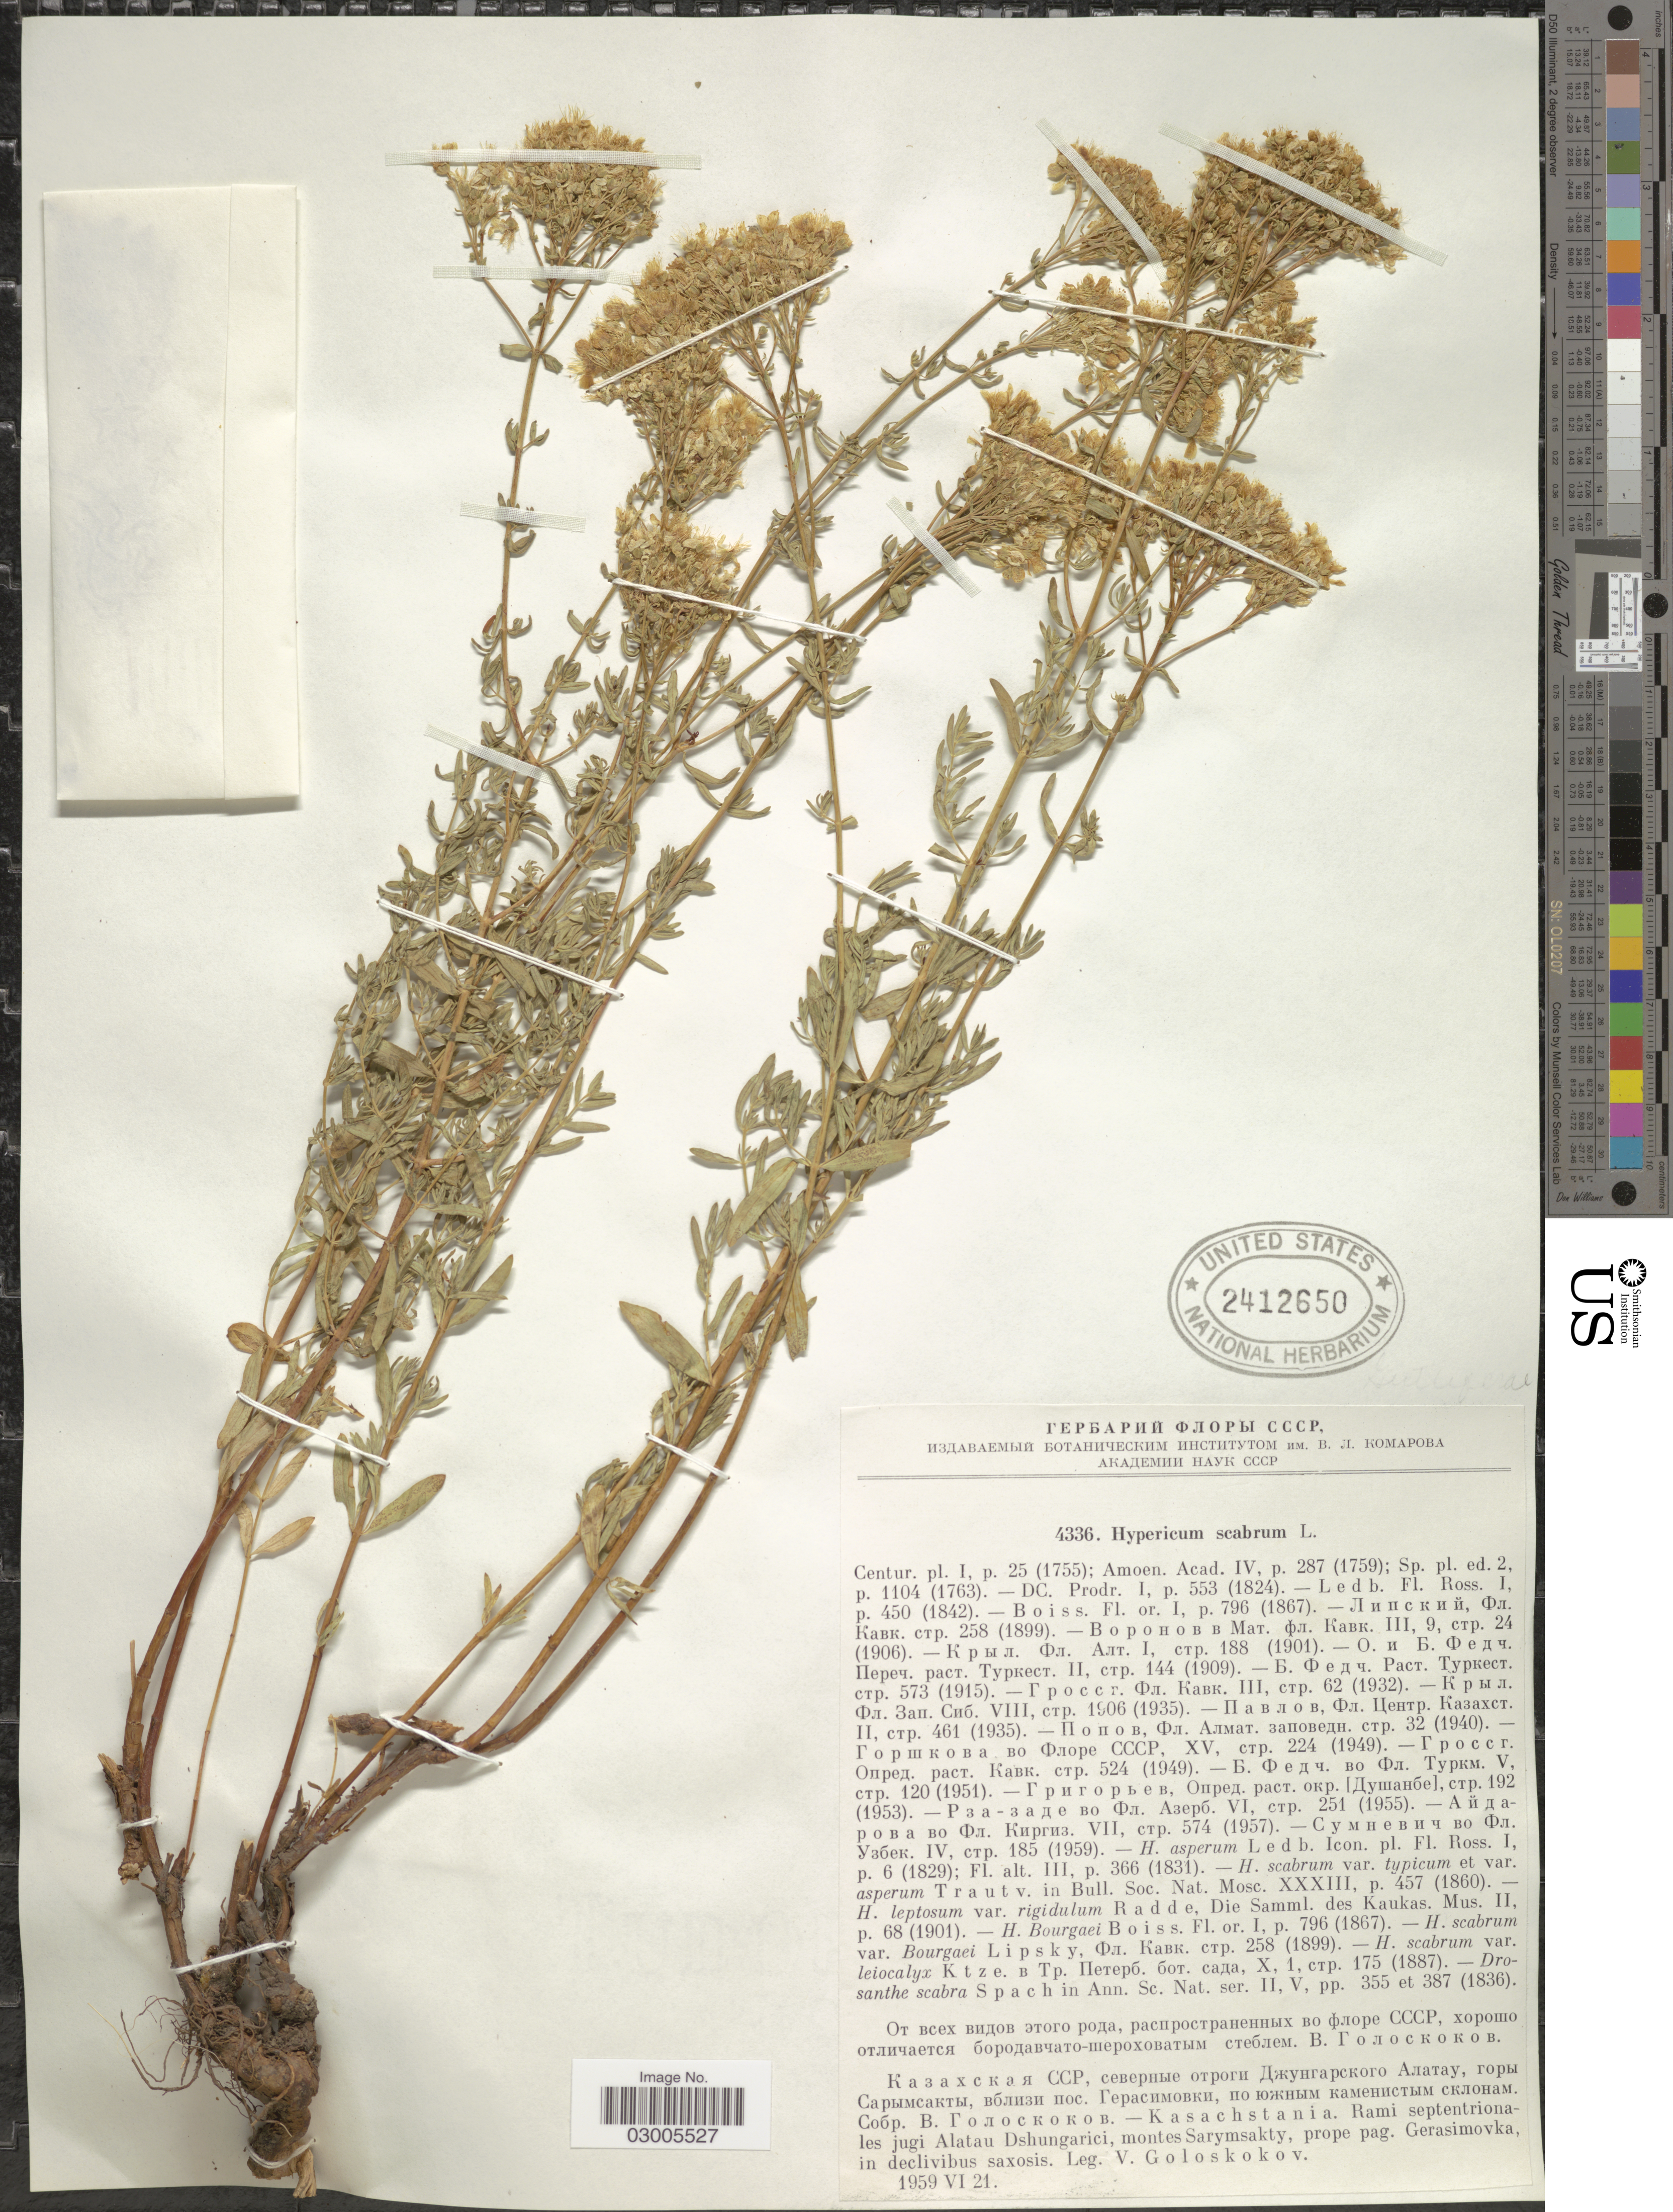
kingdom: Plantae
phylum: Tracheophyta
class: Magnoliopsida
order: Malpighiales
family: Hypericaceae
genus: Hypericum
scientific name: Hypericum scabrum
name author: L.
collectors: V. P. Goloskokov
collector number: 4336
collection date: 1959-06-21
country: Kazakhstan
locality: Kasachstania. Rami septentrionalis jugi Alatau Dshungarici, montes Sarymsakty, prope pag. Gerasimovka, in declivibus saxosis.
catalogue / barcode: US 2412650